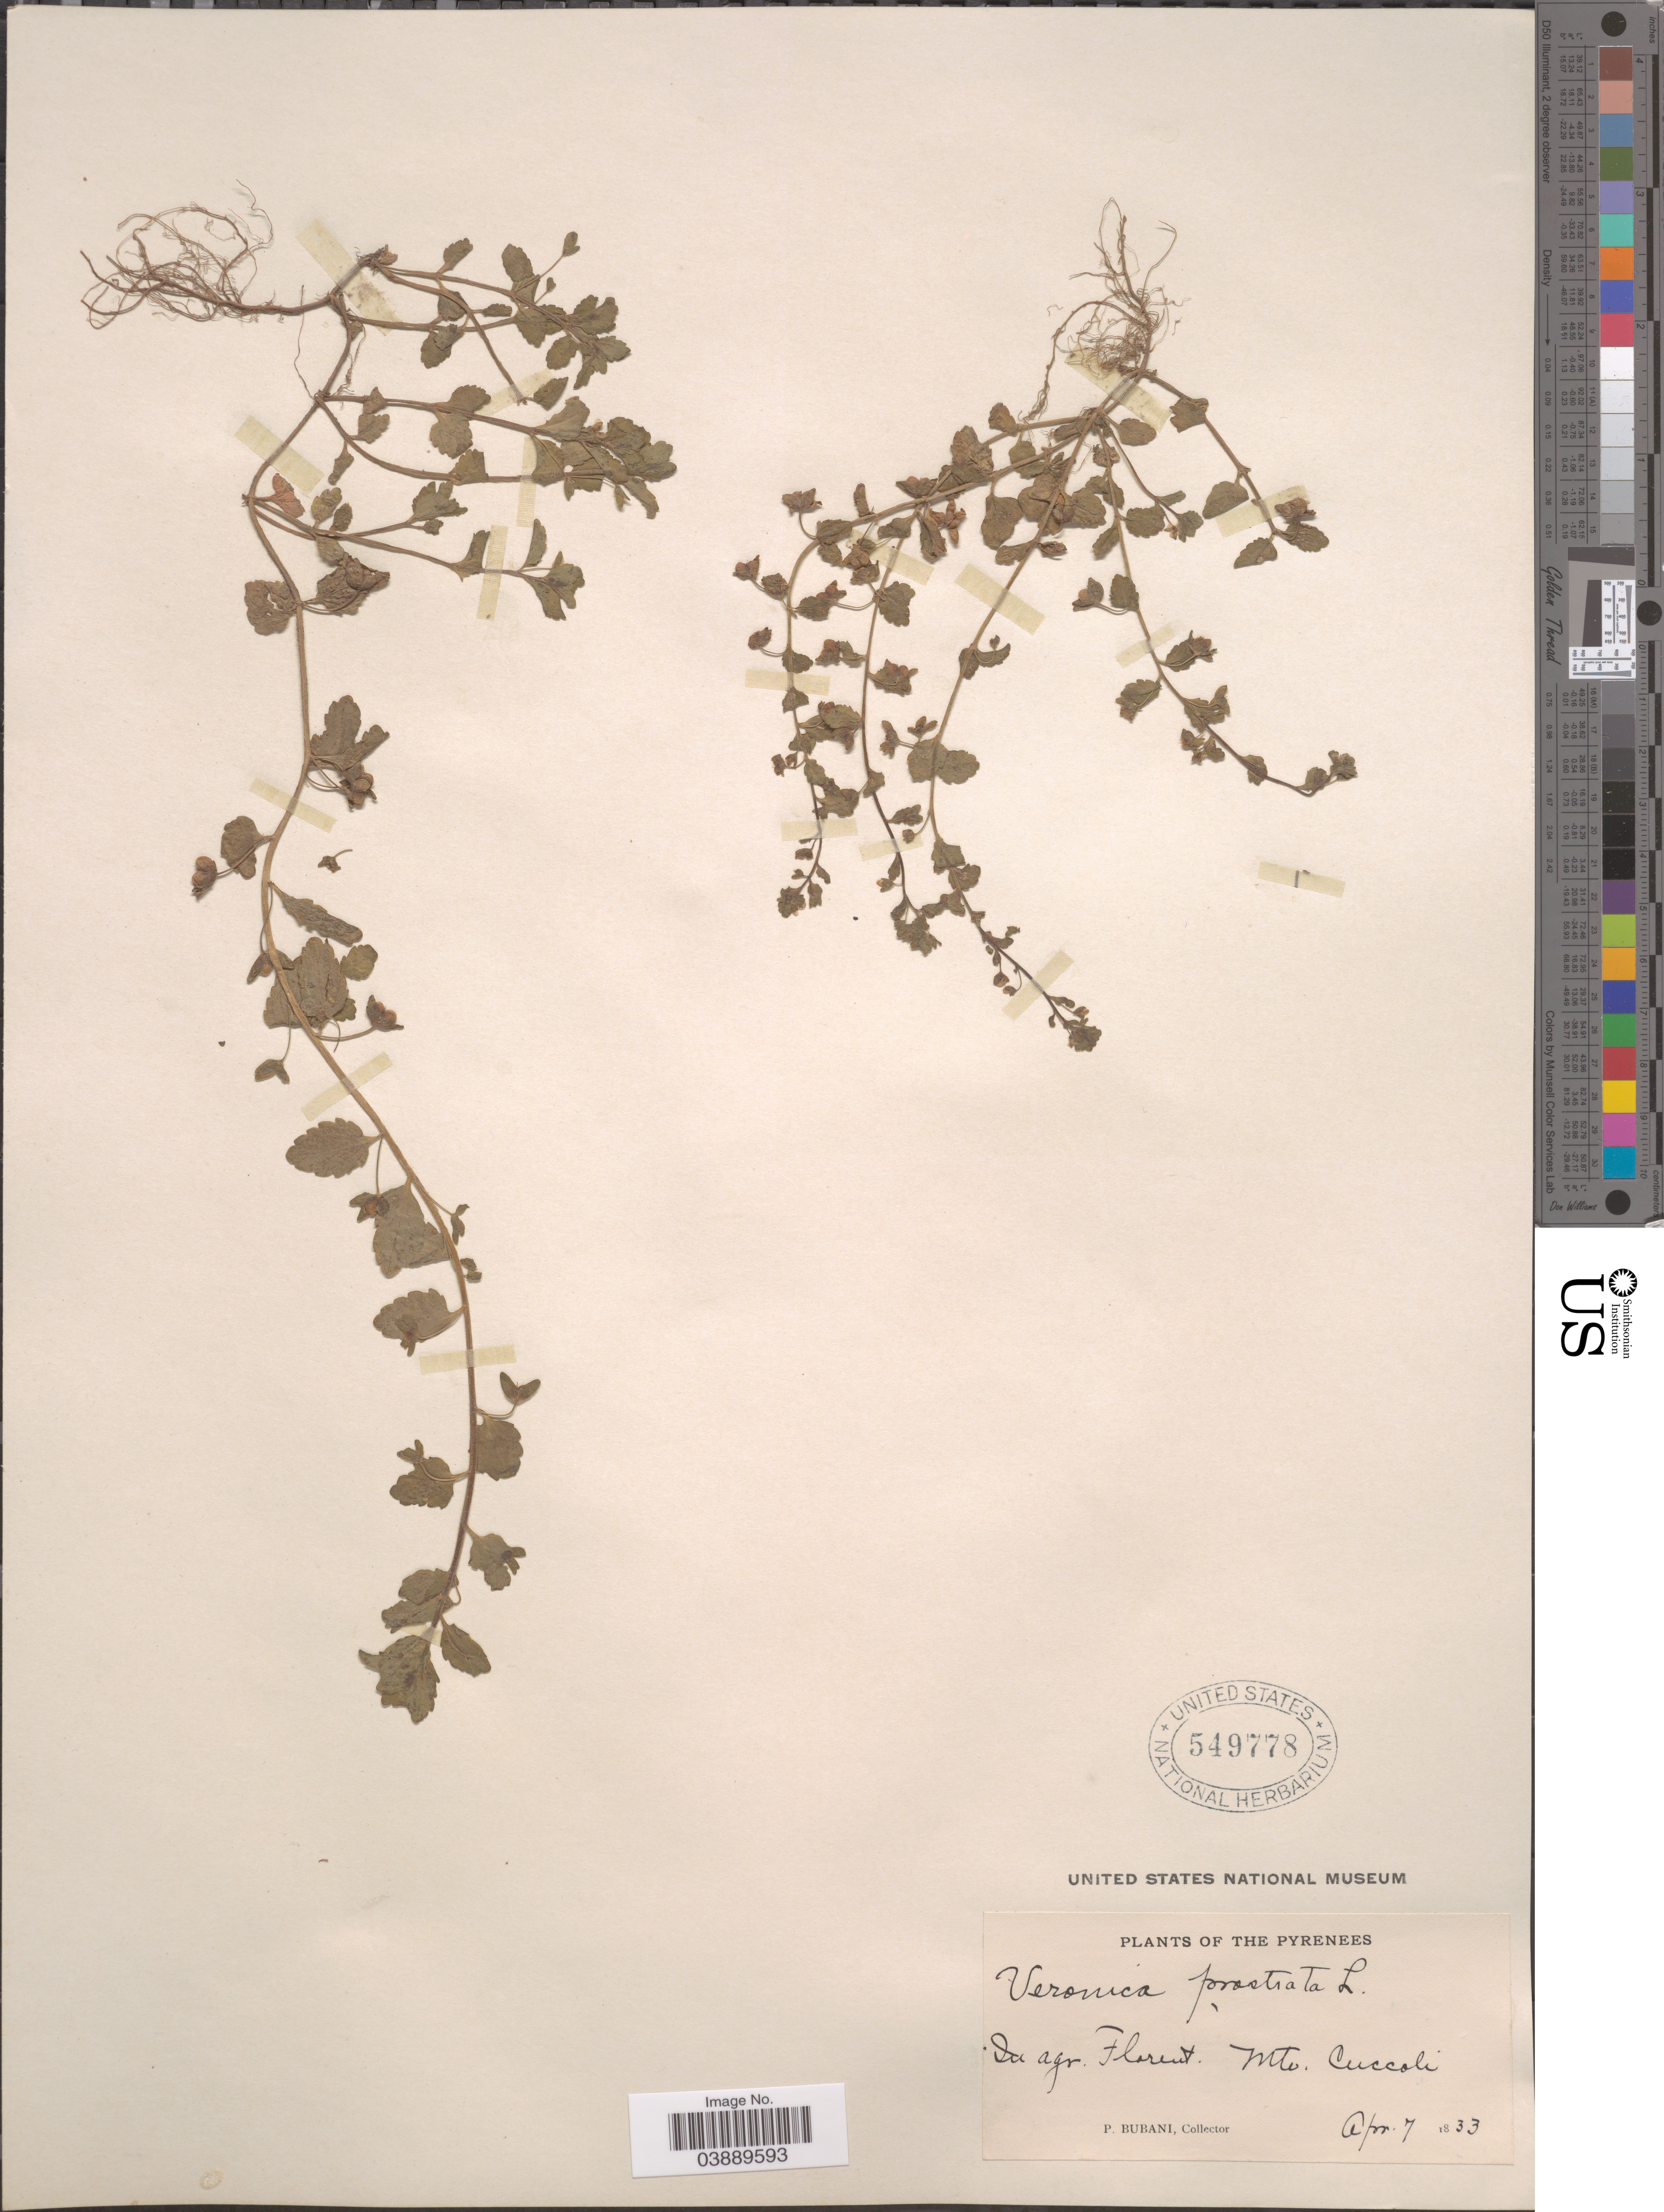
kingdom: Plantae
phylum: Tracheophyta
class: Magnoliopsida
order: Lamiales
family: Plantaginaceae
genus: Veronica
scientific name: Veronica prostrata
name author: L.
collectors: P. Bubani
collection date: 1833-04-07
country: Italy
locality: The Pyrenees. In agr. Florent. Mts. Cuccoli.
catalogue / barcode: US 549778